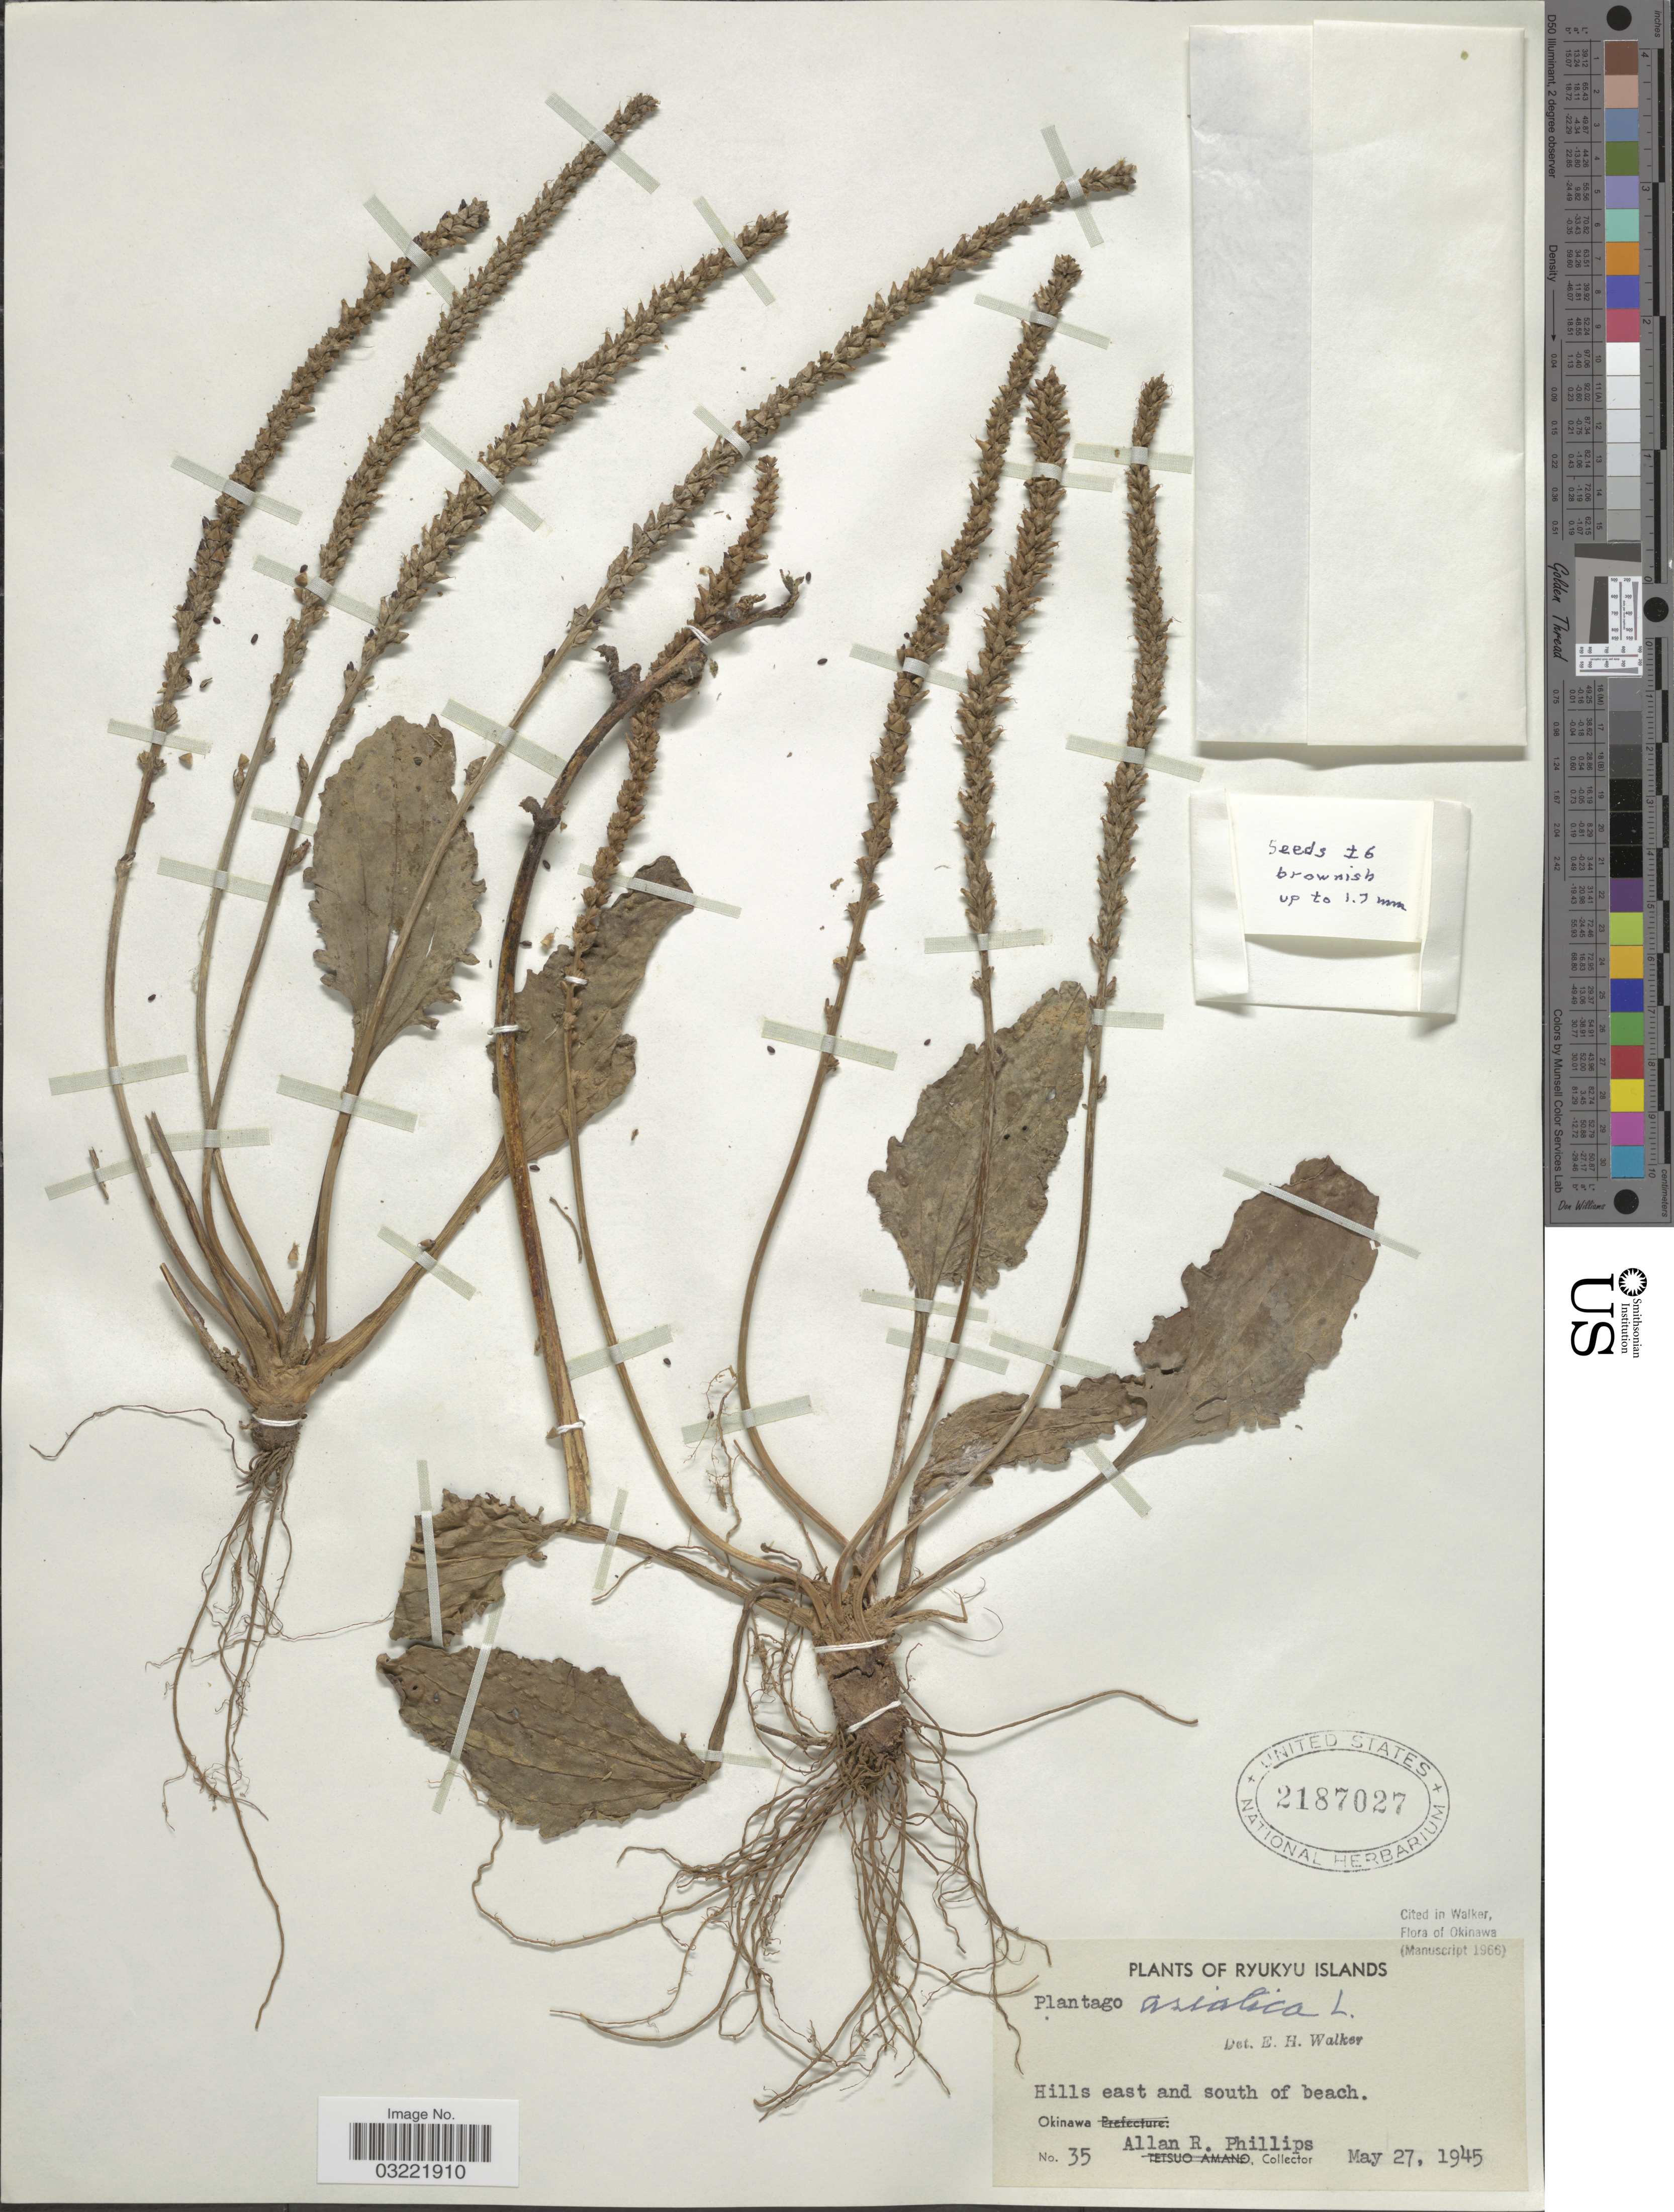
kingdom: Plantae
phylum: Tracheophyta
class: Magnoliopsida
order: Lamiales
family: Plantaginaceae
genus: Plantago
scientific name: Plantago asiatica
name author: L.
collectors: A. R. Phillips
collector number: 35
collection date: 1945-05-27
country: Japan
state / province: Okinawa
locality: Ryukyu Islands. Hills east and south of beach.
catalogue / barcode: US 2187027